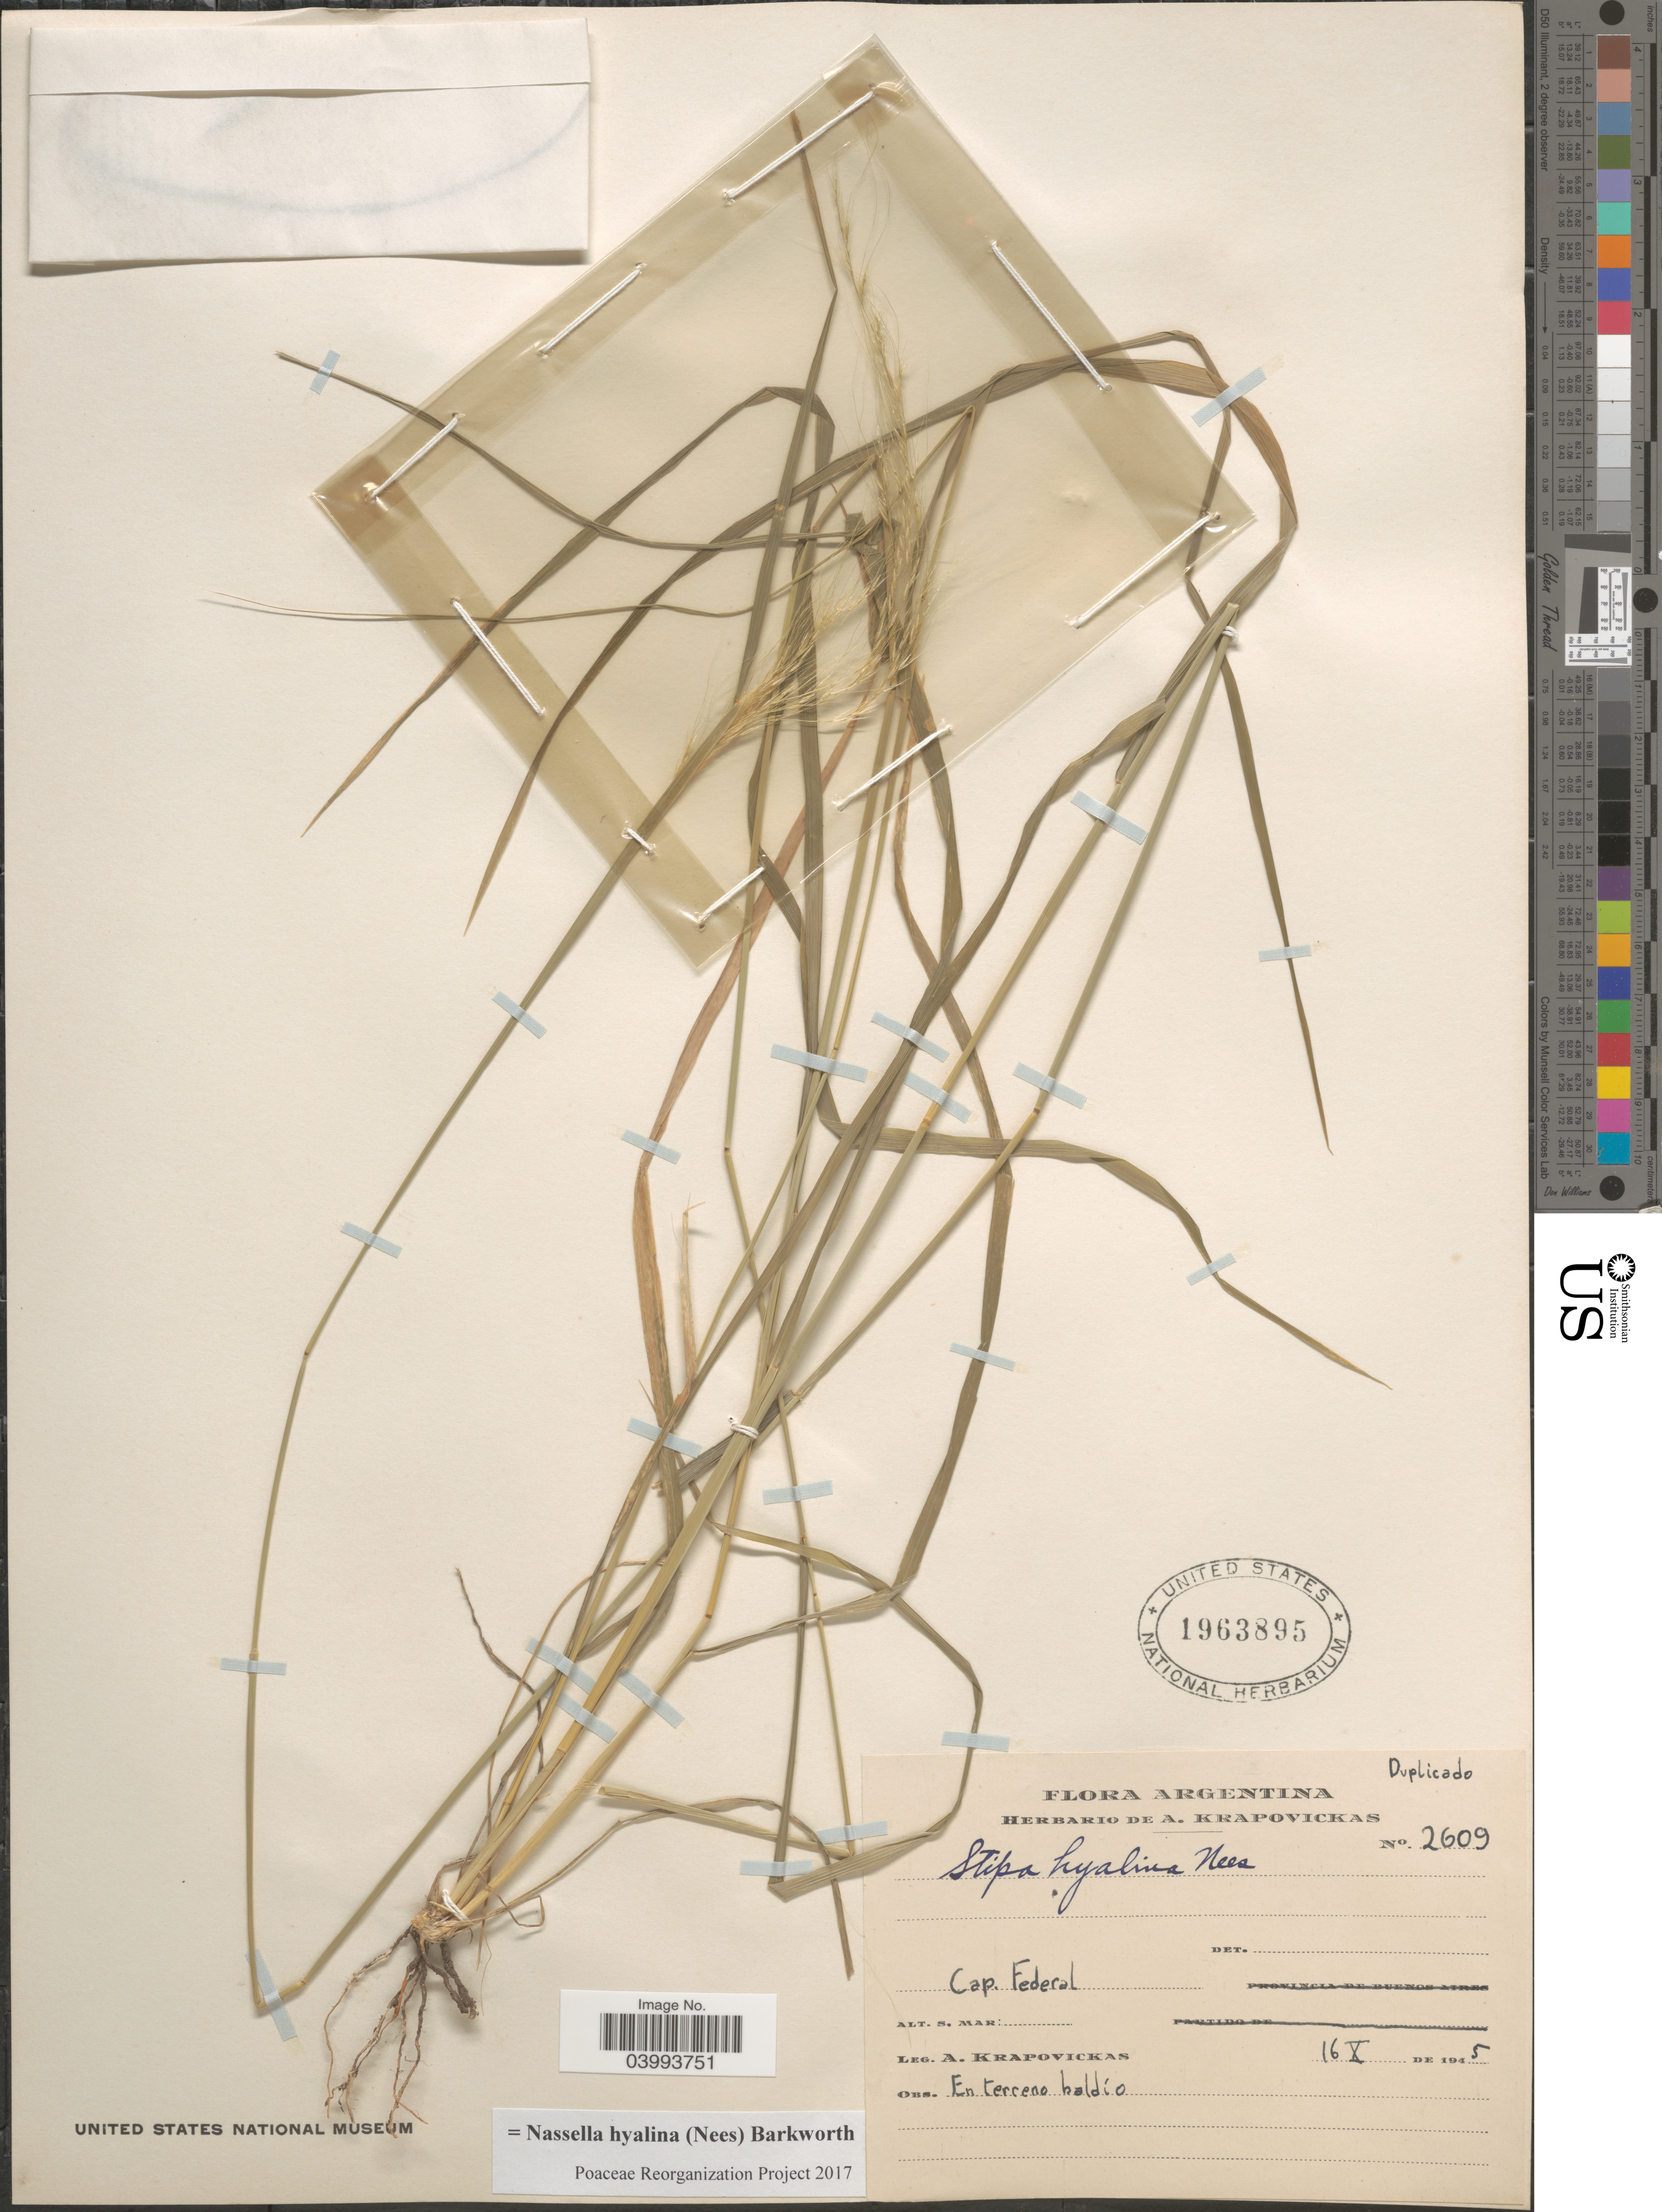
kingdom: Plantae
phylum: Tracheophyta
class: Liliopsida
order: Poales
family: Poaceae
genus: Nassella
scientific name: Nassella hyalina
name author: (Nees) Barkworth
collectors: A. Krapovickas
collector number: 2609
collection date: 1945-10-16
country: Argentina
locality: Cap. Federal.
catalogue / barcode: US 1963895